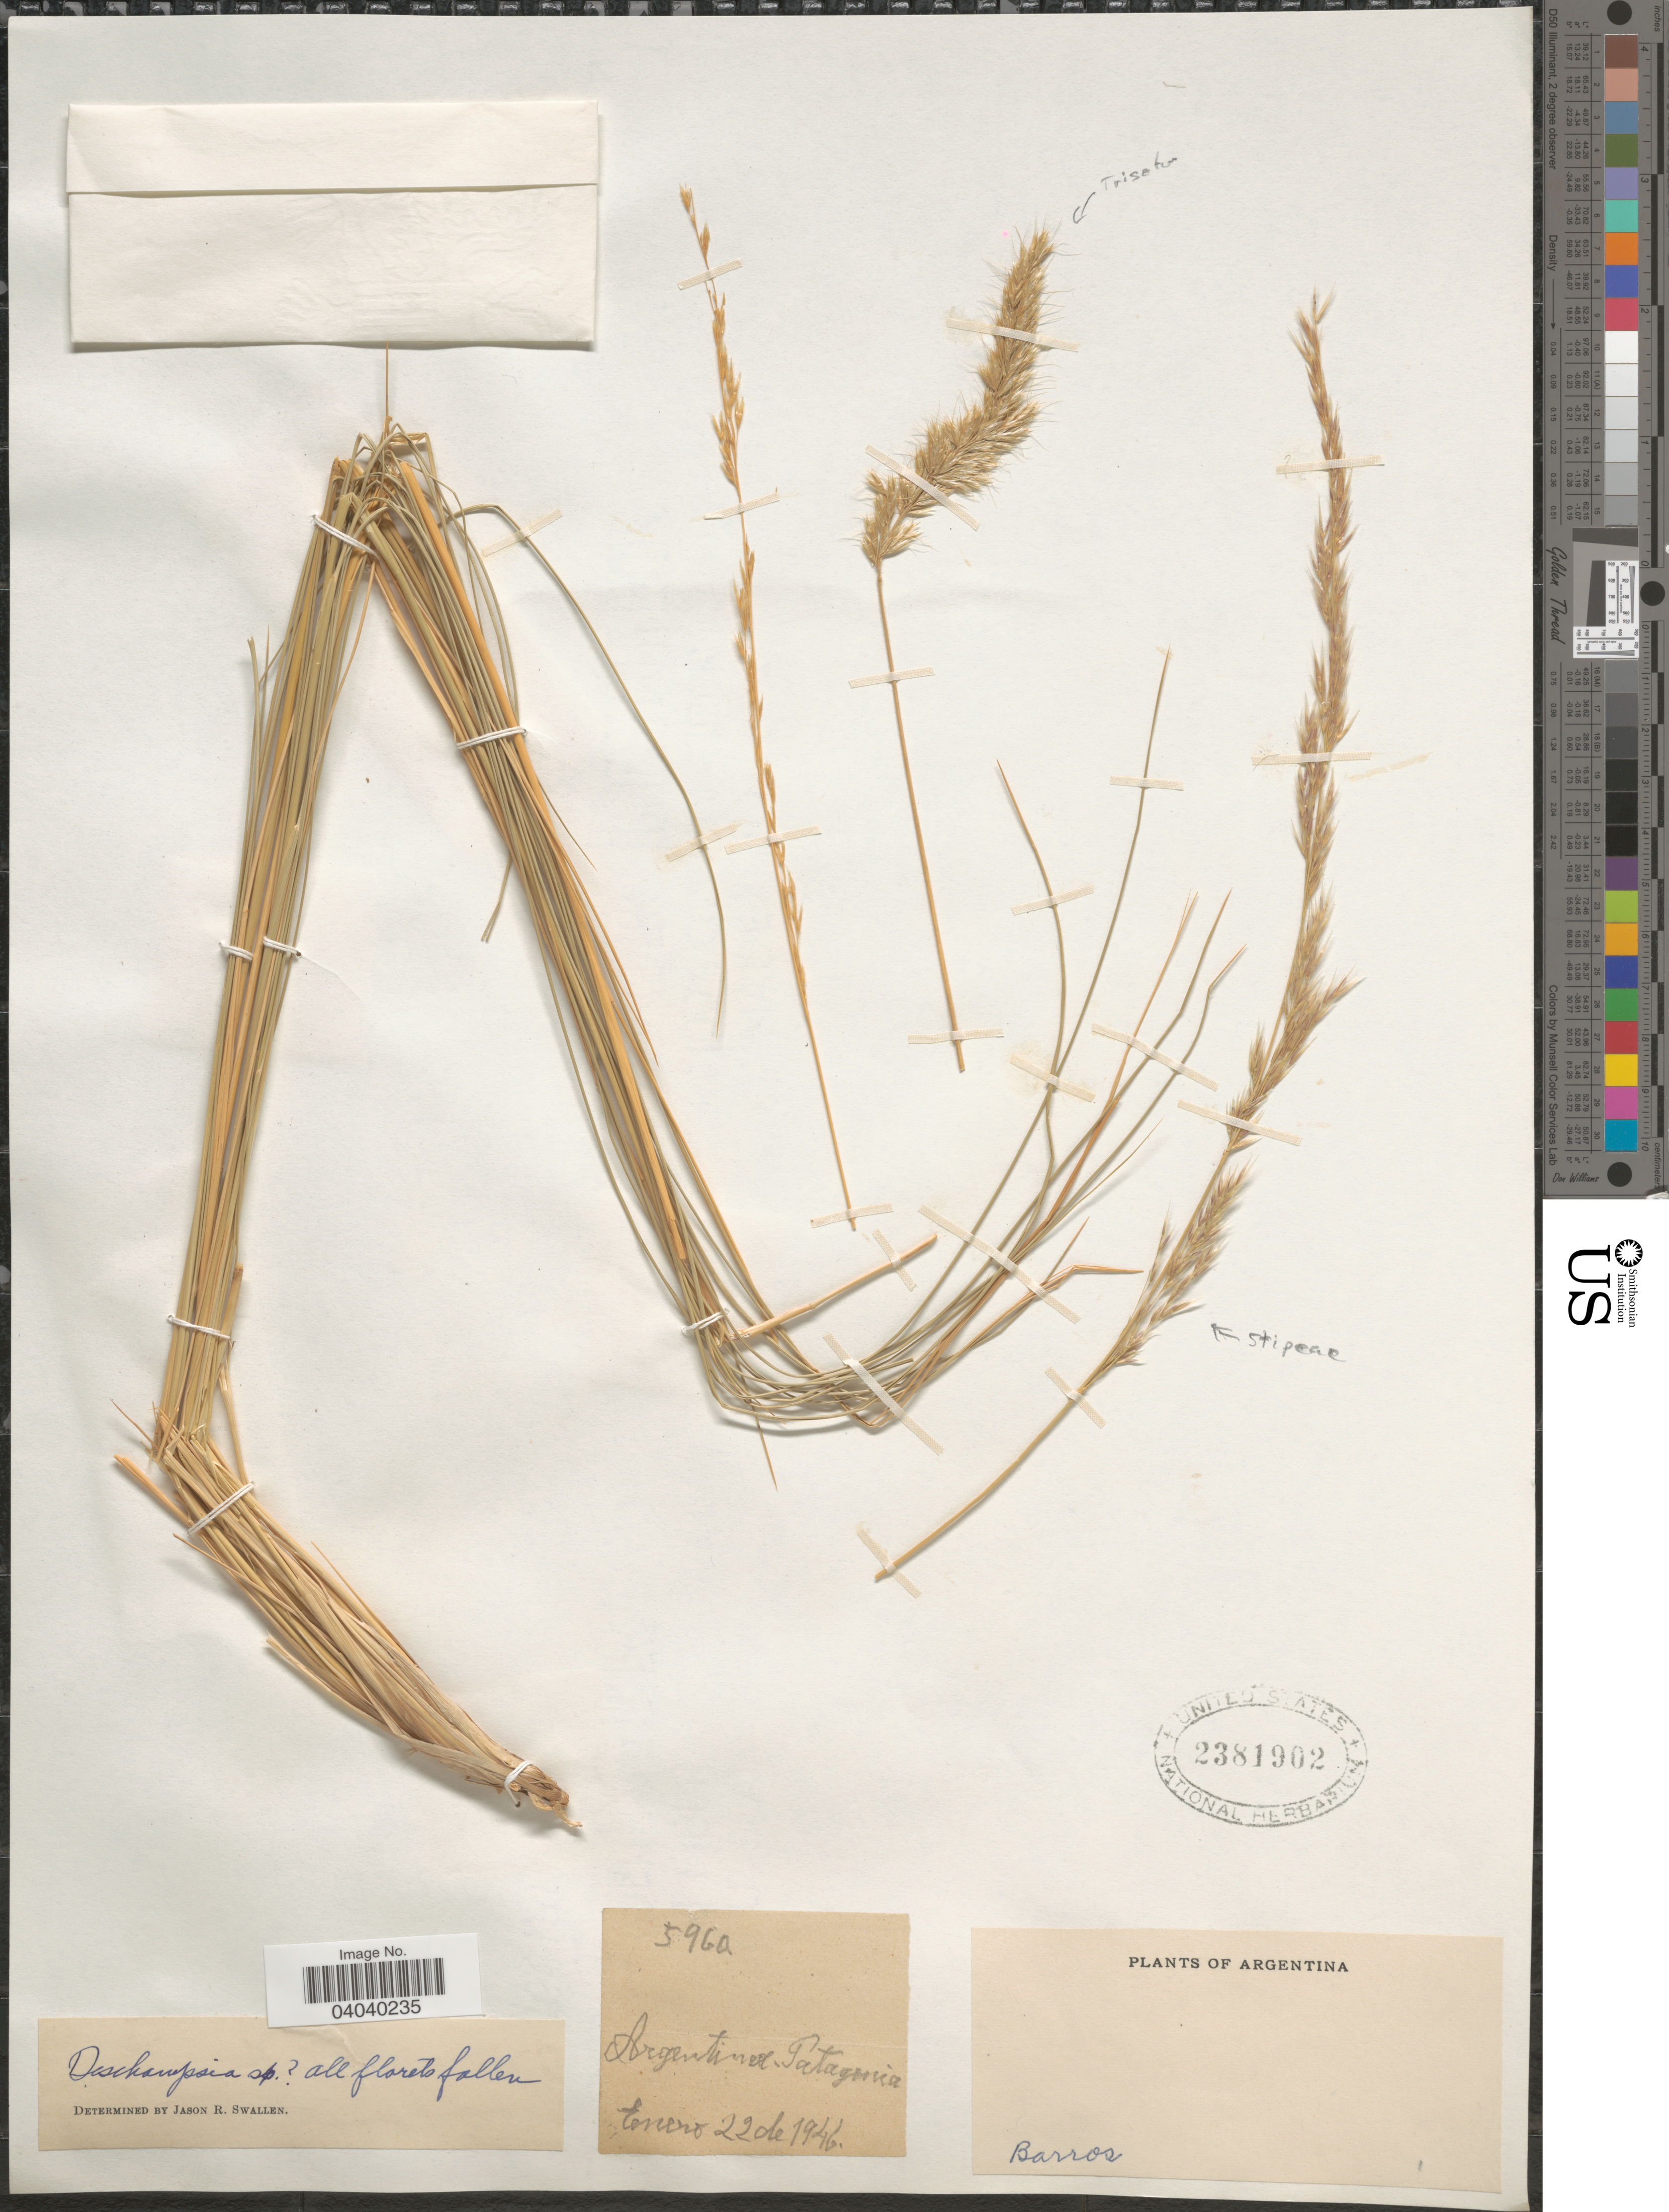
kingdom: Plantae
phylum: Tracheophyta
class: Liliopsida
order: Poales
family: Poaceae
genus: Deschampsia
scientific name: Deschampsia sp.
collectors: Barros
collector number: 596a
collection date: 1946-01-22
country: Argentina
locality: Patagonia.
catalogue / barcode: US 2381902